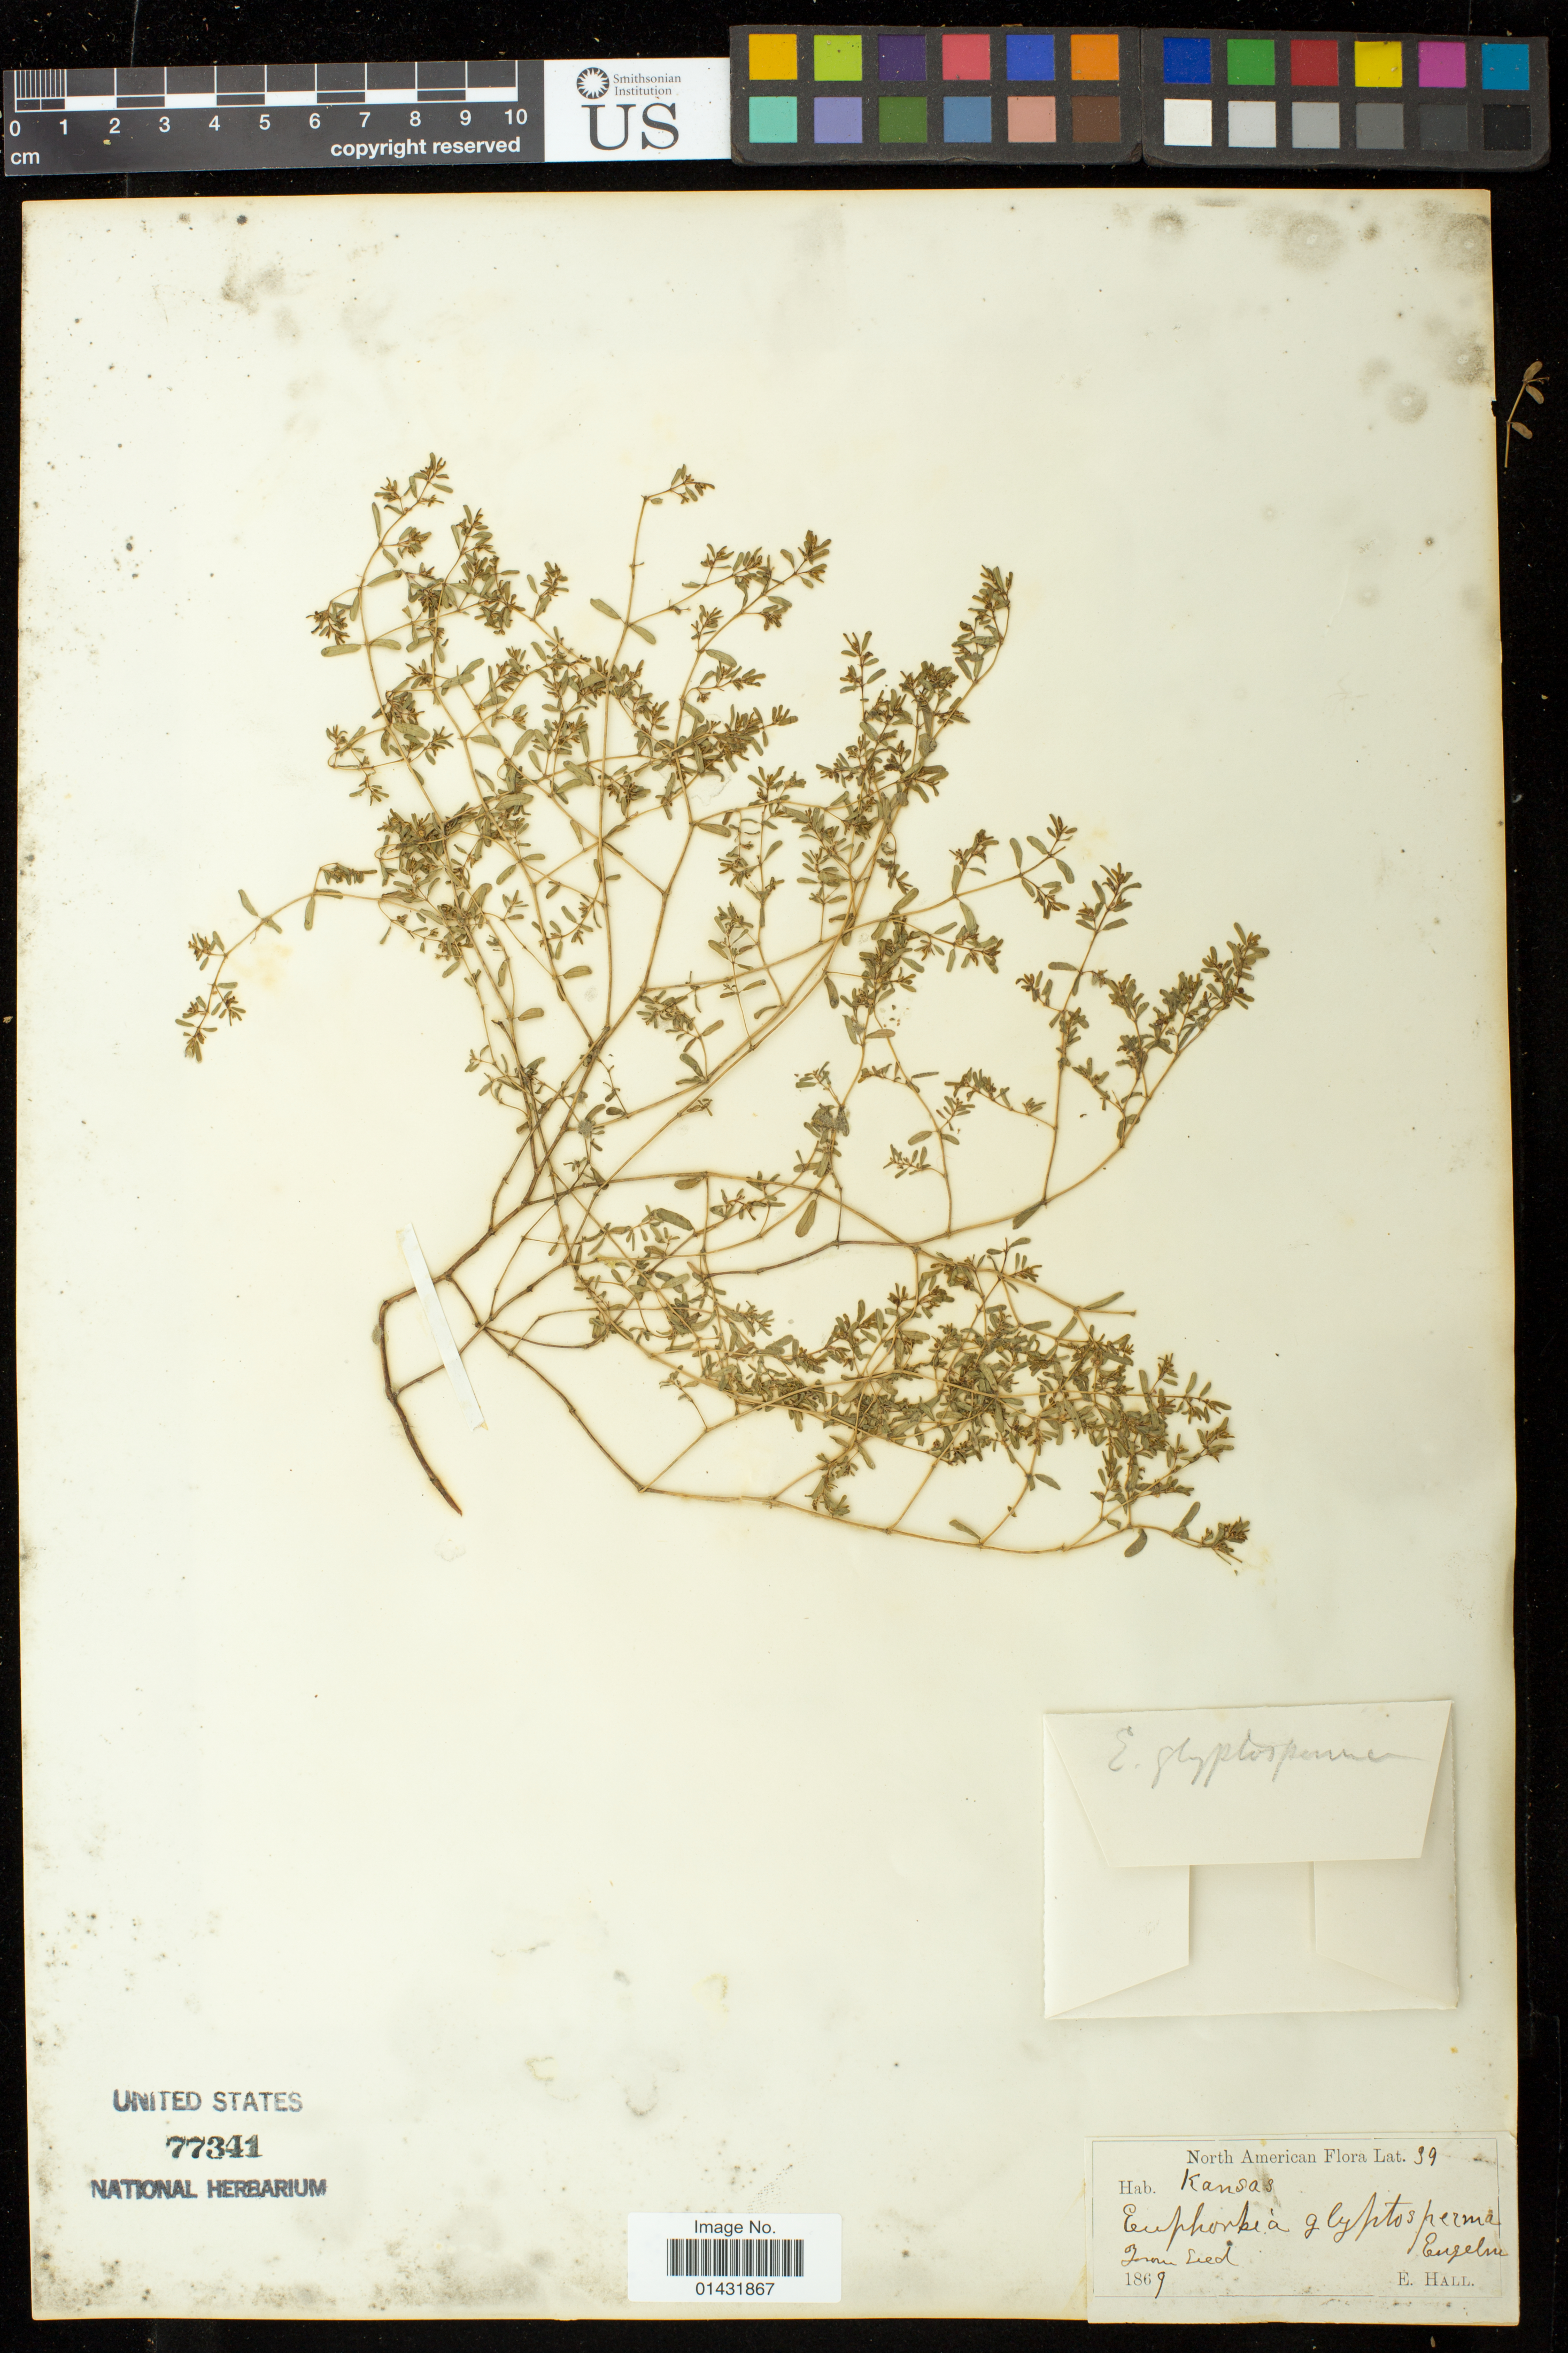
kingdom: Plantae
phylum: Tracheophyta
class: Magnoliopsida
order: Malpighiales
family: Euphorbiaceae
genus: Euphorbia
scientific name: Euphorbia glyptosperma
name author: Engelm.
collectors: E. Hall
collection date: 1869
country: United States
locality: North America Lat. 39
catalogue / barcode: US 77341